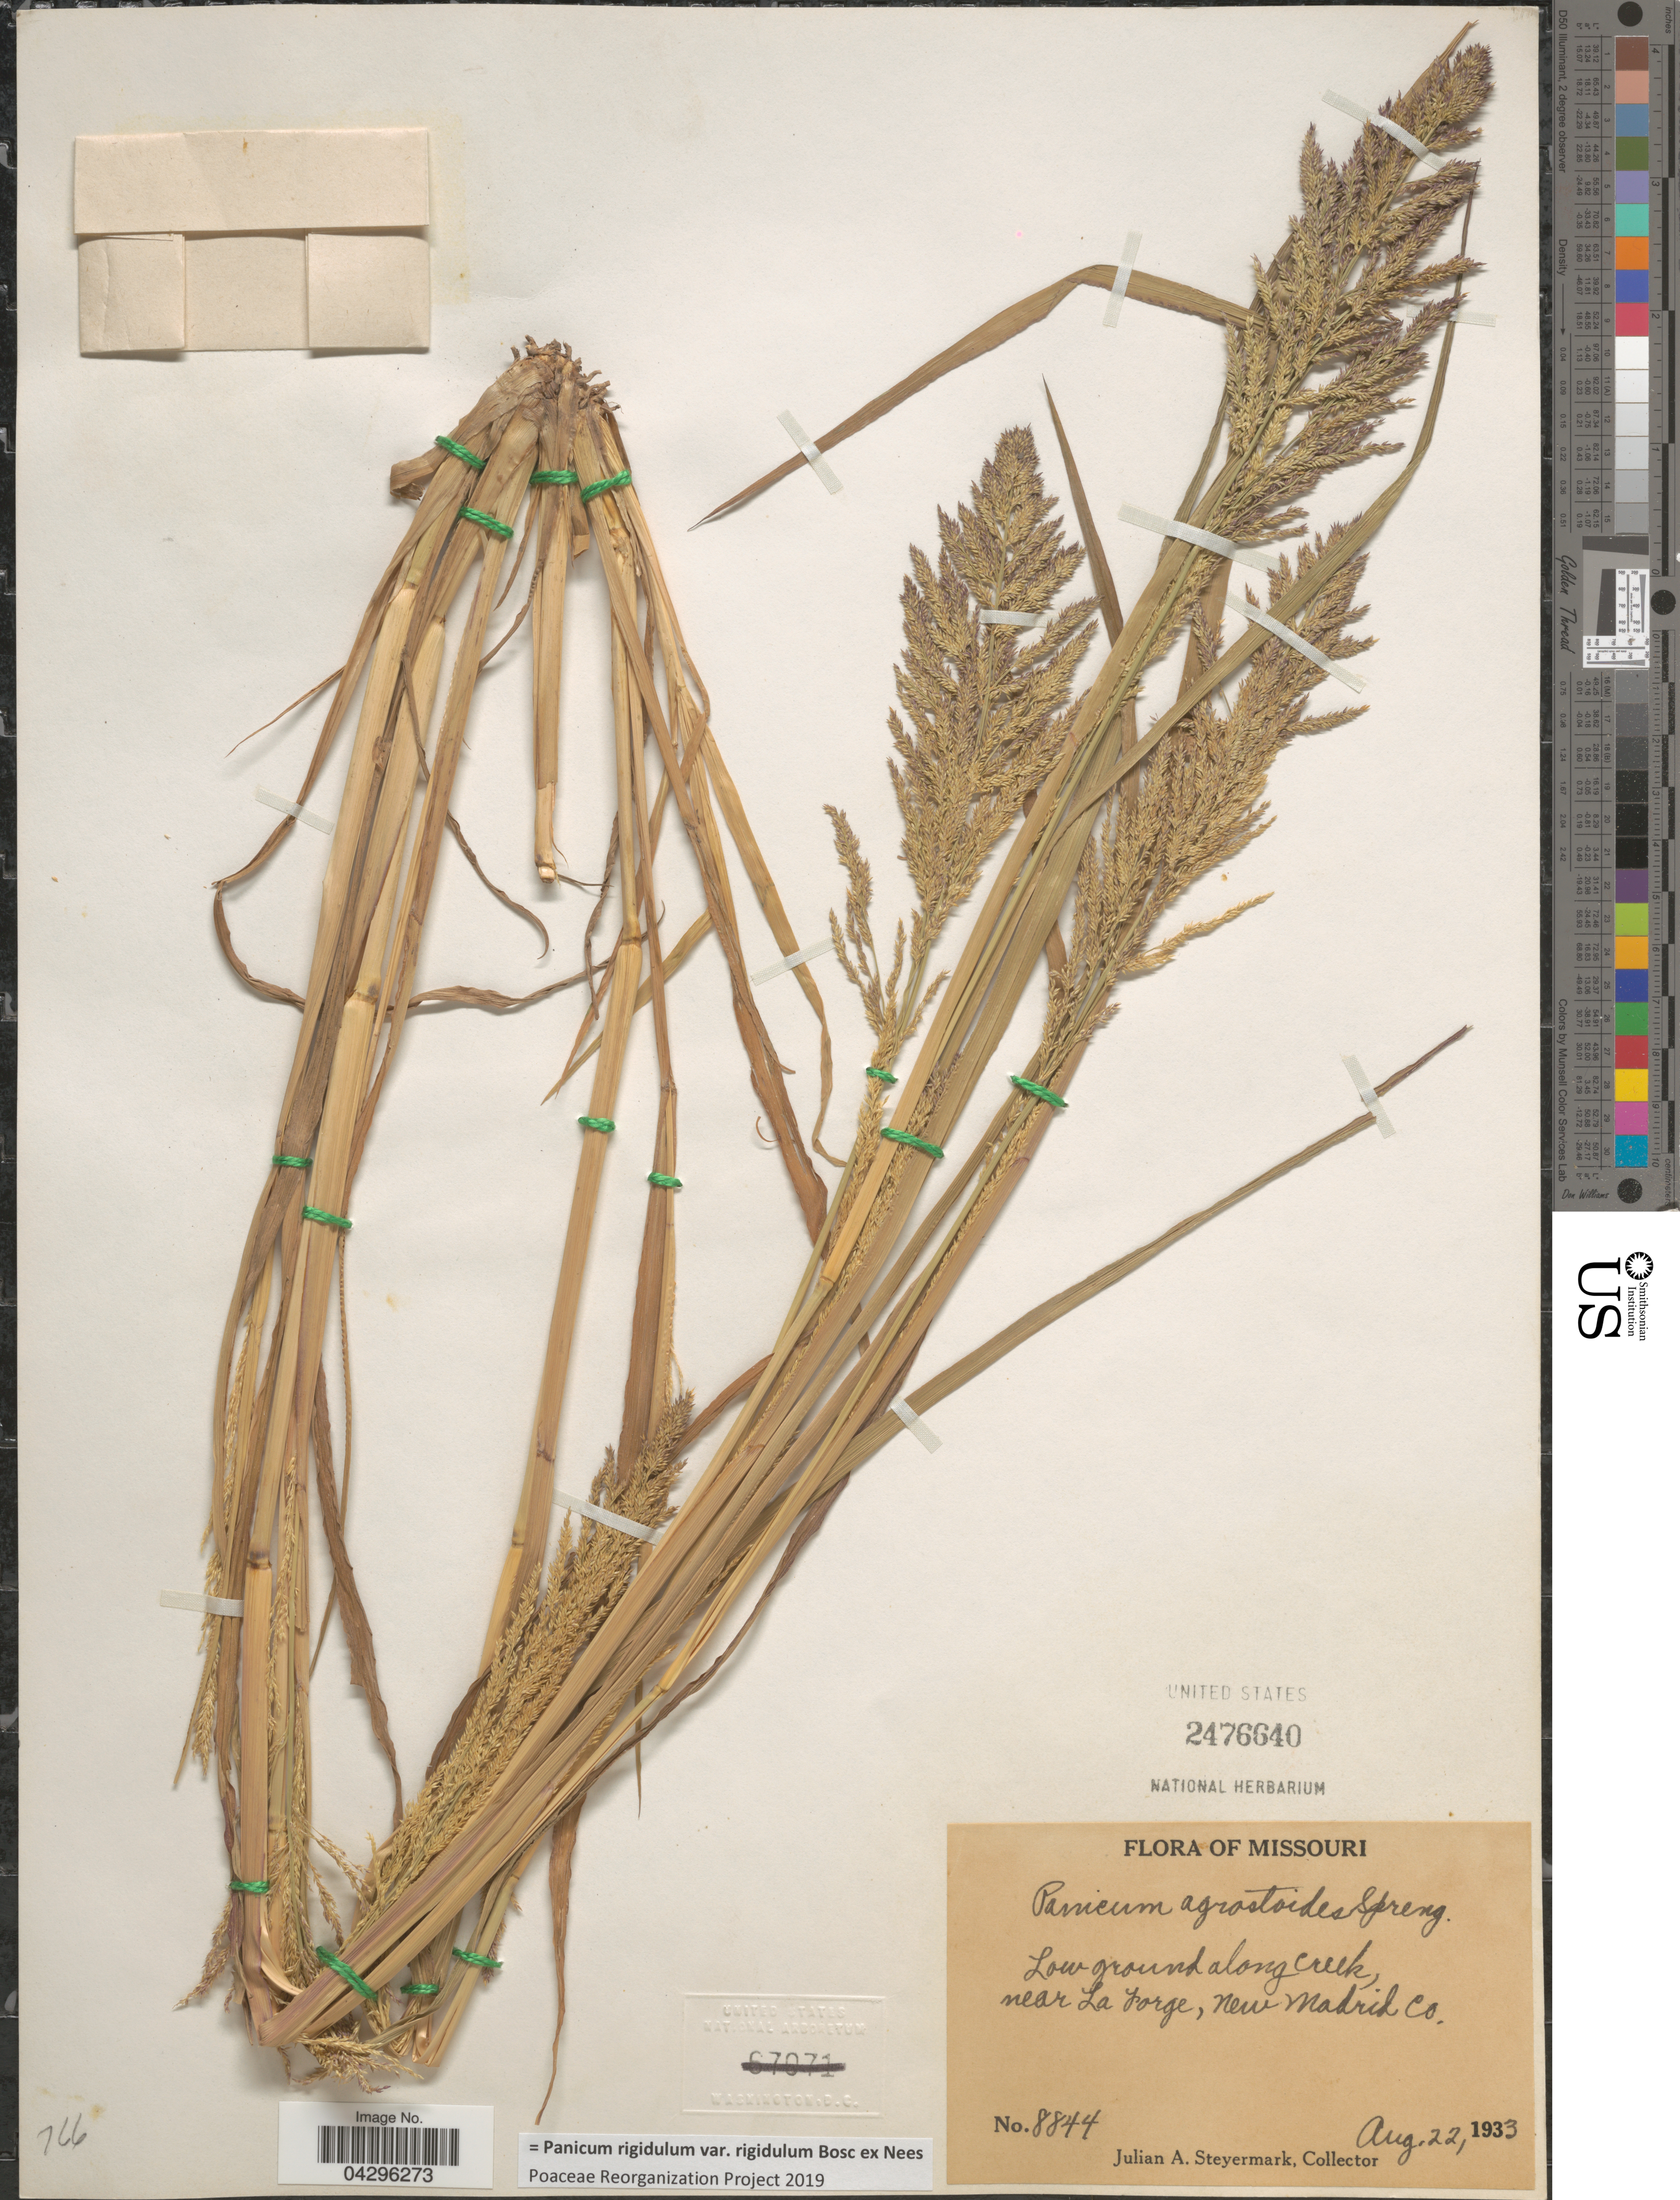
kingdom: Plantae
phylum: Tracheophyta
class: Liliopsida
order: Poales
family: Poaceae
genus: Panicum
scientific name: Panicum rigidulum var. rigidulum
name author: Bosc ex Nees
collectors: J. Steyermark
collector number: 8844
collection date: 1933-08-22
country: United States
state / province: Missouri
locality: Low ground along creek, near La Gorge, New Madrid Co.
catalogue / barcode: US 2476640